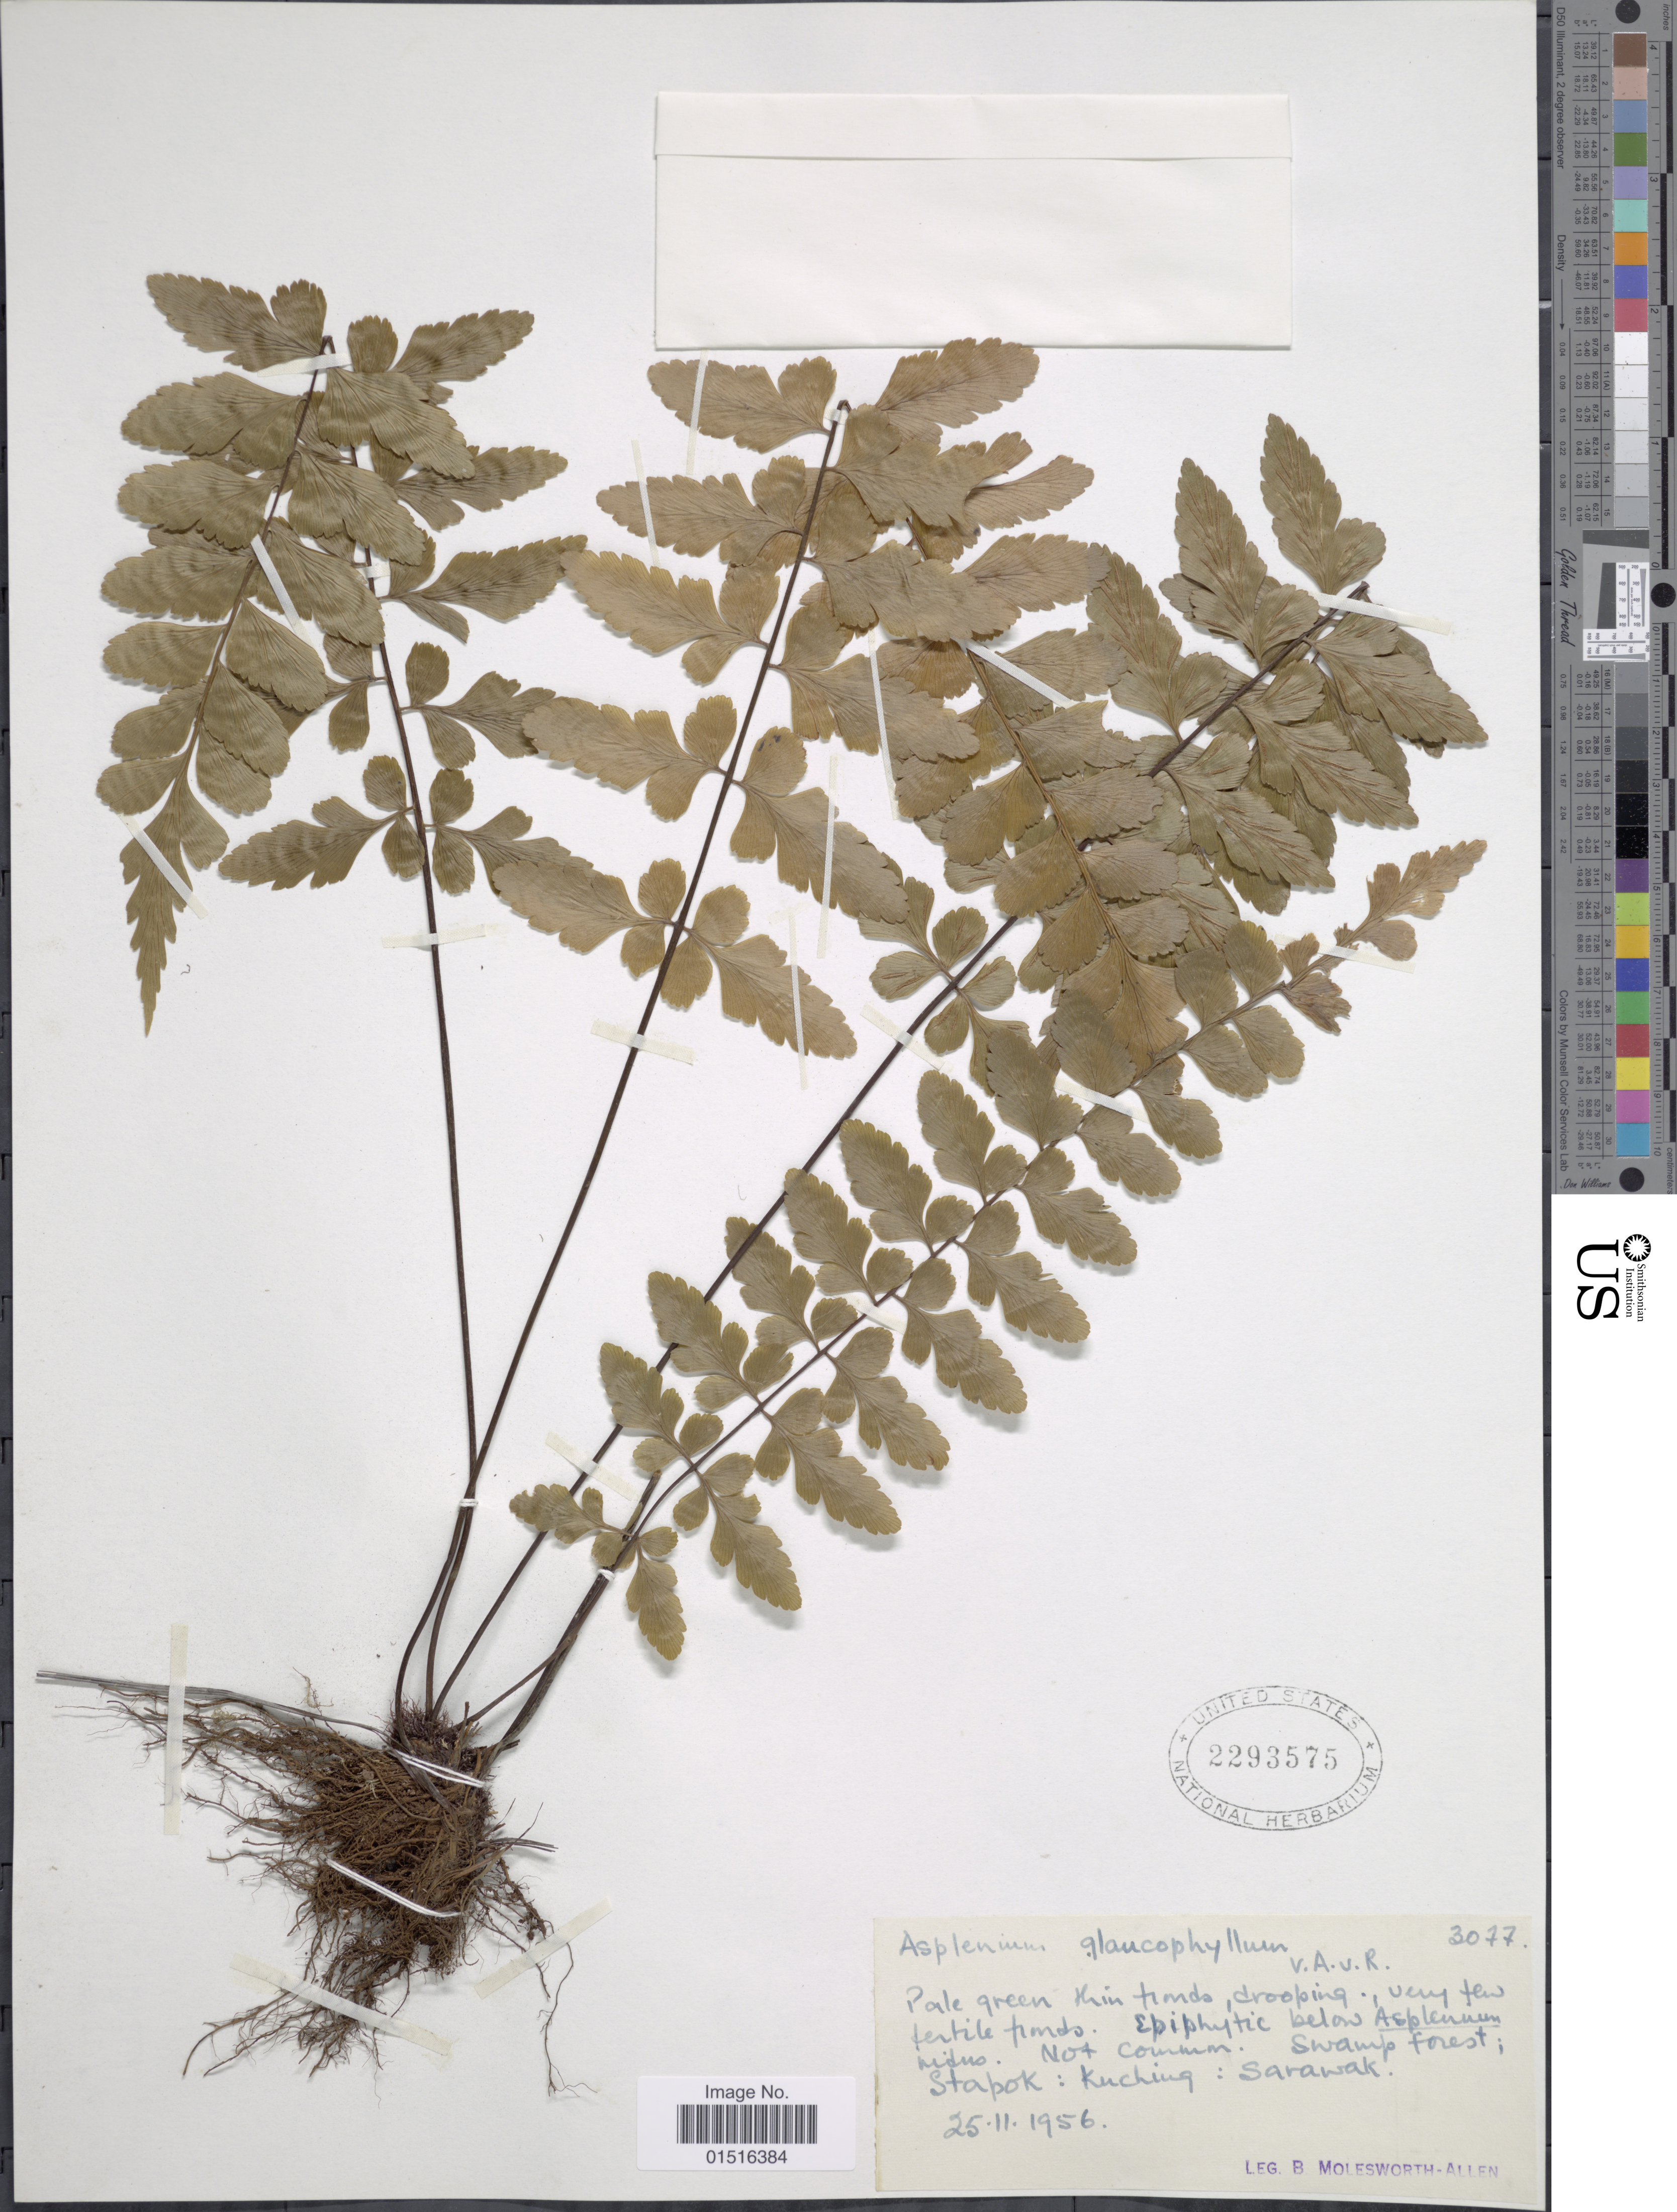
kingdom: Plantae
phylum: Tracheophyta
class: Polypodiopsida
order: Polypodiales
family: Aspleniaceae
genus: Asplenium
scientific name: Asplenium glaucophyllum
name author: Alderw.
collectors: B. E. G. Molesworth-Allen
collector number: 3077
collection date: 1956-11-25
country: Malaysia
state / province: Sarawak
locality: Swamp forest; Stapok: Kuching; Sarawak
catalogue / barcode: US 2293575